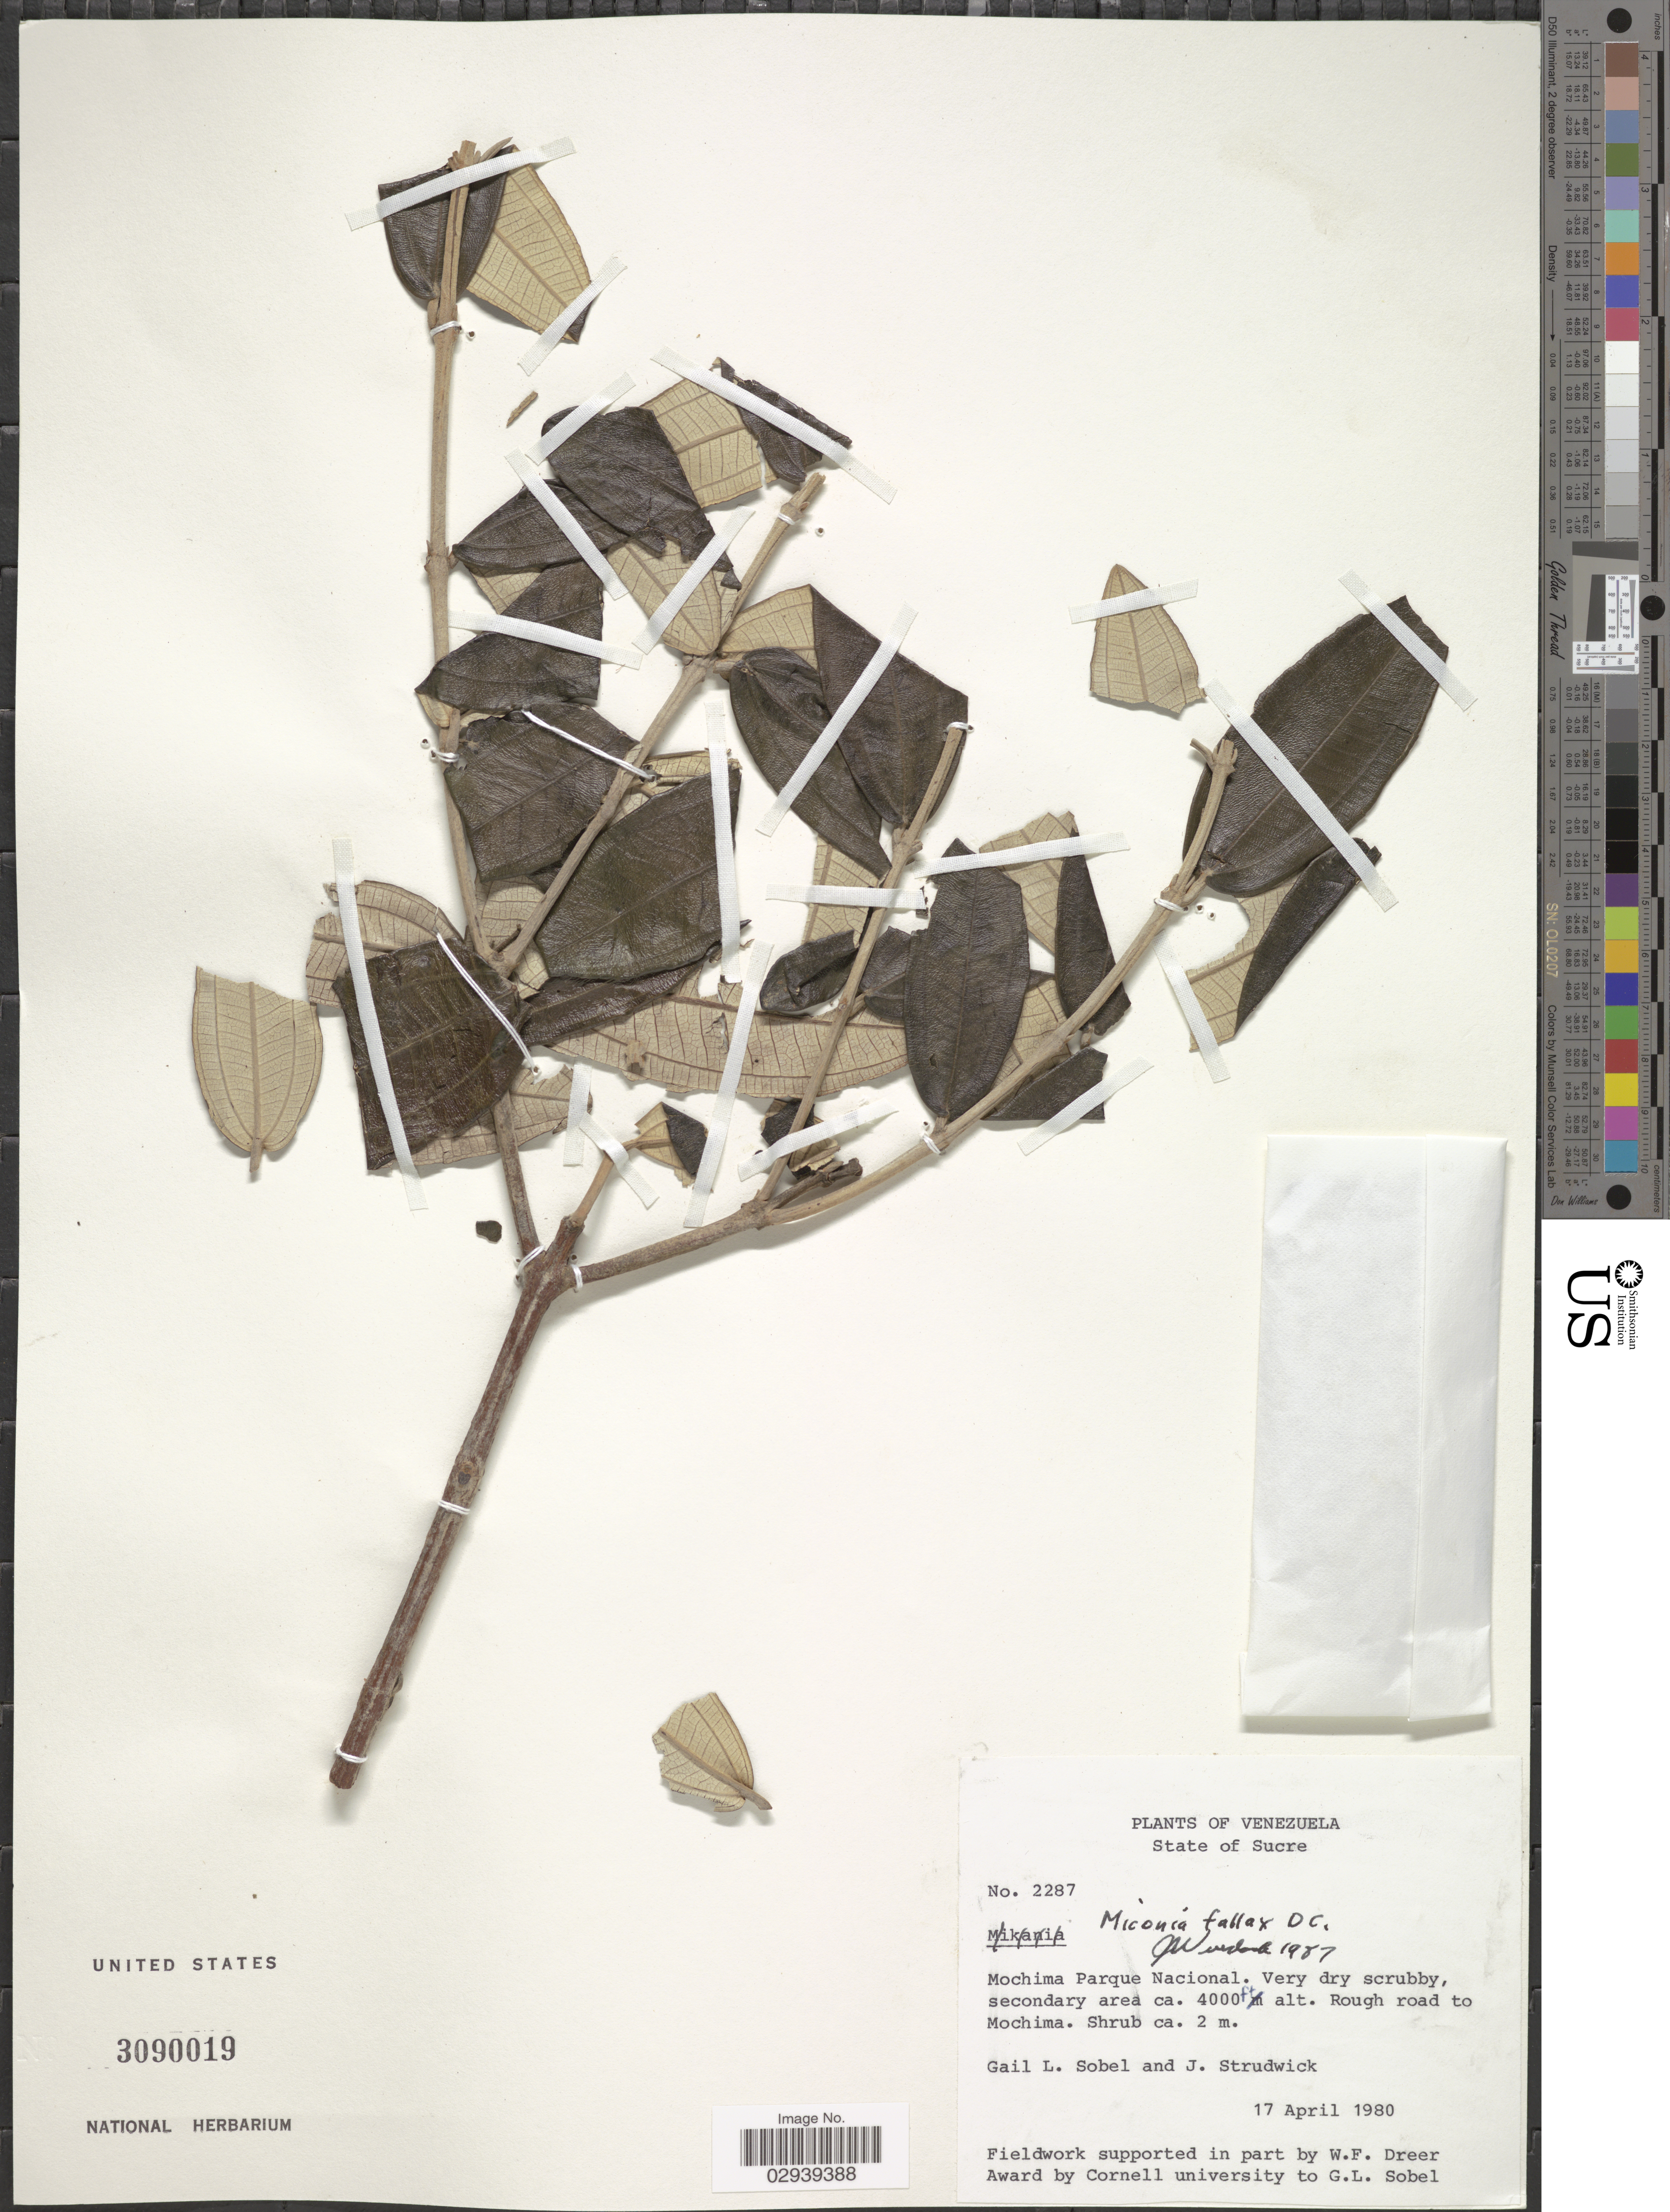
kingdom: Plantae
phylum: Tracheophyta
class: Magnoliopsida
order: Myrtales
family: Melastomataceae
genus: Miconia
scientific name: Miconia fallax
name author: DC.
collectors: G. L. Sobel & J. J. Strudwick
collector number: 2287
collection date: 1980-04-17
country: Venezuela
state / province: Sucre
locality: Mochima Parque Nacional. Rough road to Mochima.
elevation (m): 1219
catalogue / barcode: US 3090019